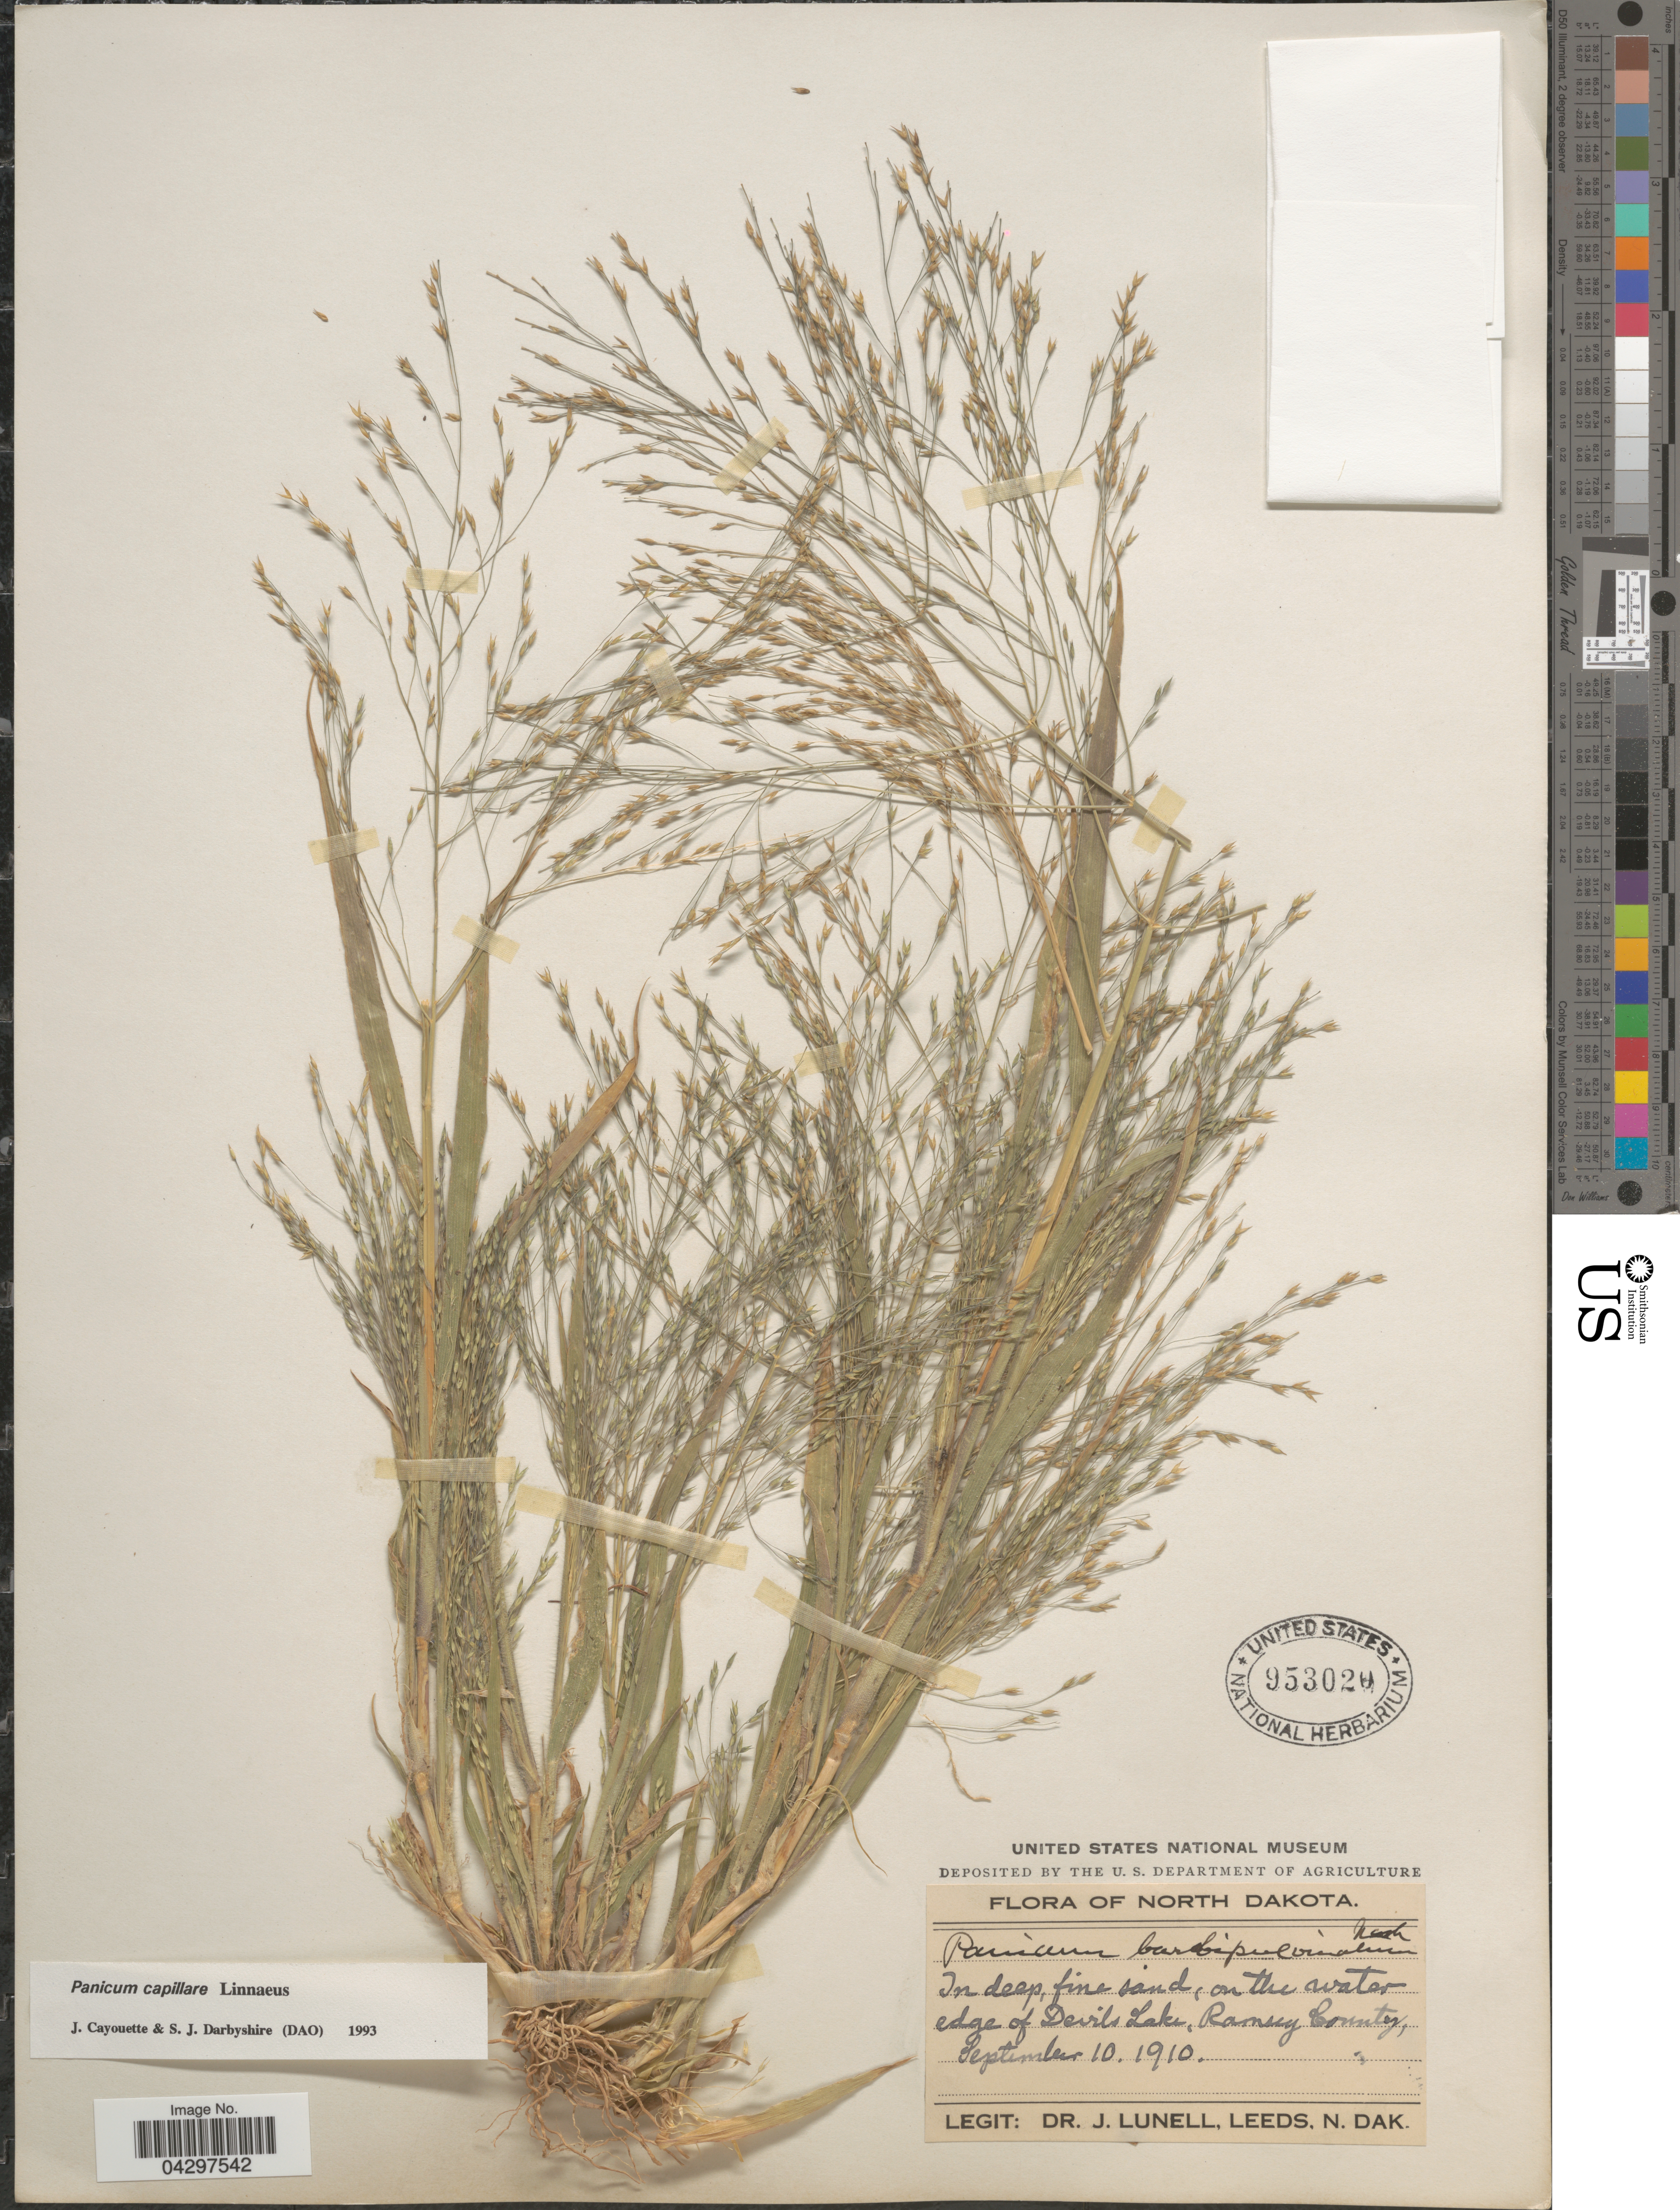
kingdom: Plantae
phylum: Tracheophyta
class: Liliopsida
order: Poales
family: Poaceae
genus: Panicum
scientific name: Panicum capillare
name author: L.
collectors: J. Lunell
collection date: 1910-09-10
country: United States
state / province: North Dakota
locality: In deep, fine sand, on the water edge of Devils Lake, Ramsey County.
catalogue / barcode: US 953020